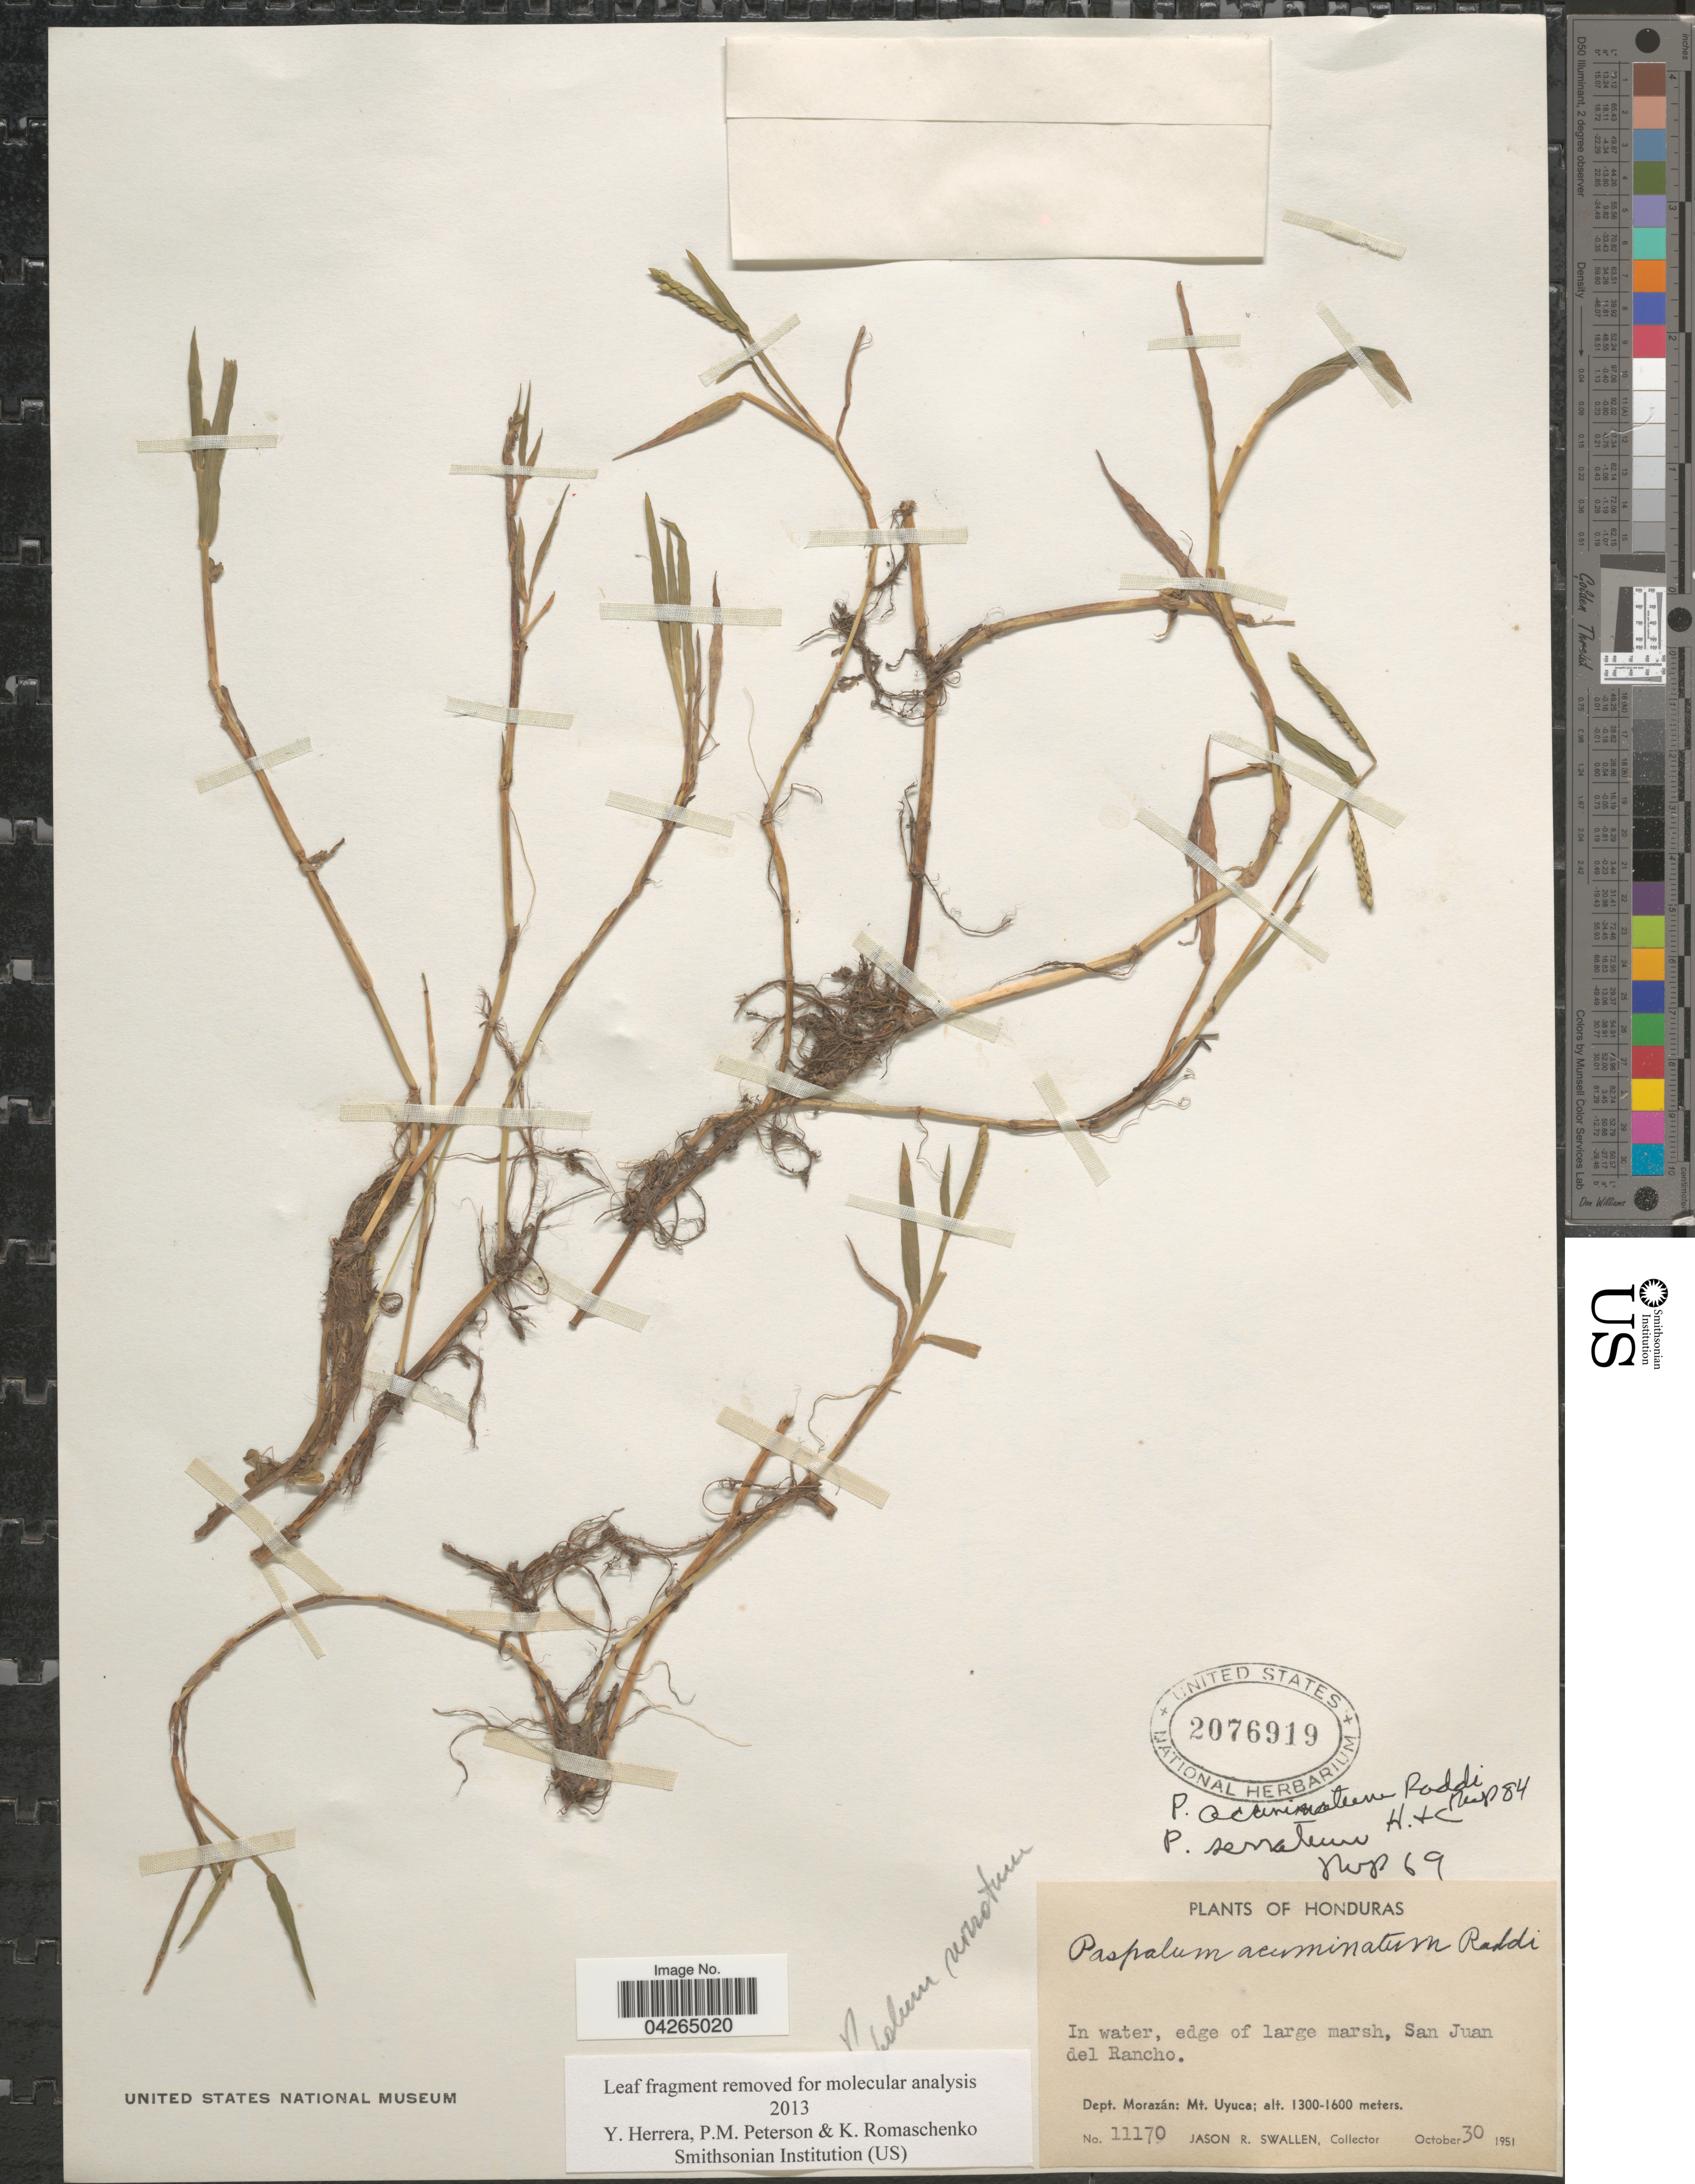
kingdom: Plantae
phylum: Tracheophyta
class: Liliopsida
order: Poales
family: Poaceae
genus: Paspalum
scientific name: Paspalum acuminatum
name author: Raddi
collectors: J. R. Swallen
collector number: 11170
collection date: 1951-10-30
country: Honduras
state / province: Fco. Morazán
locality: San Juan del Rancho. Dept. Morazán: Mt. Uyuca.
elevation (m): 1300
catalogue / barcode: US 2076919